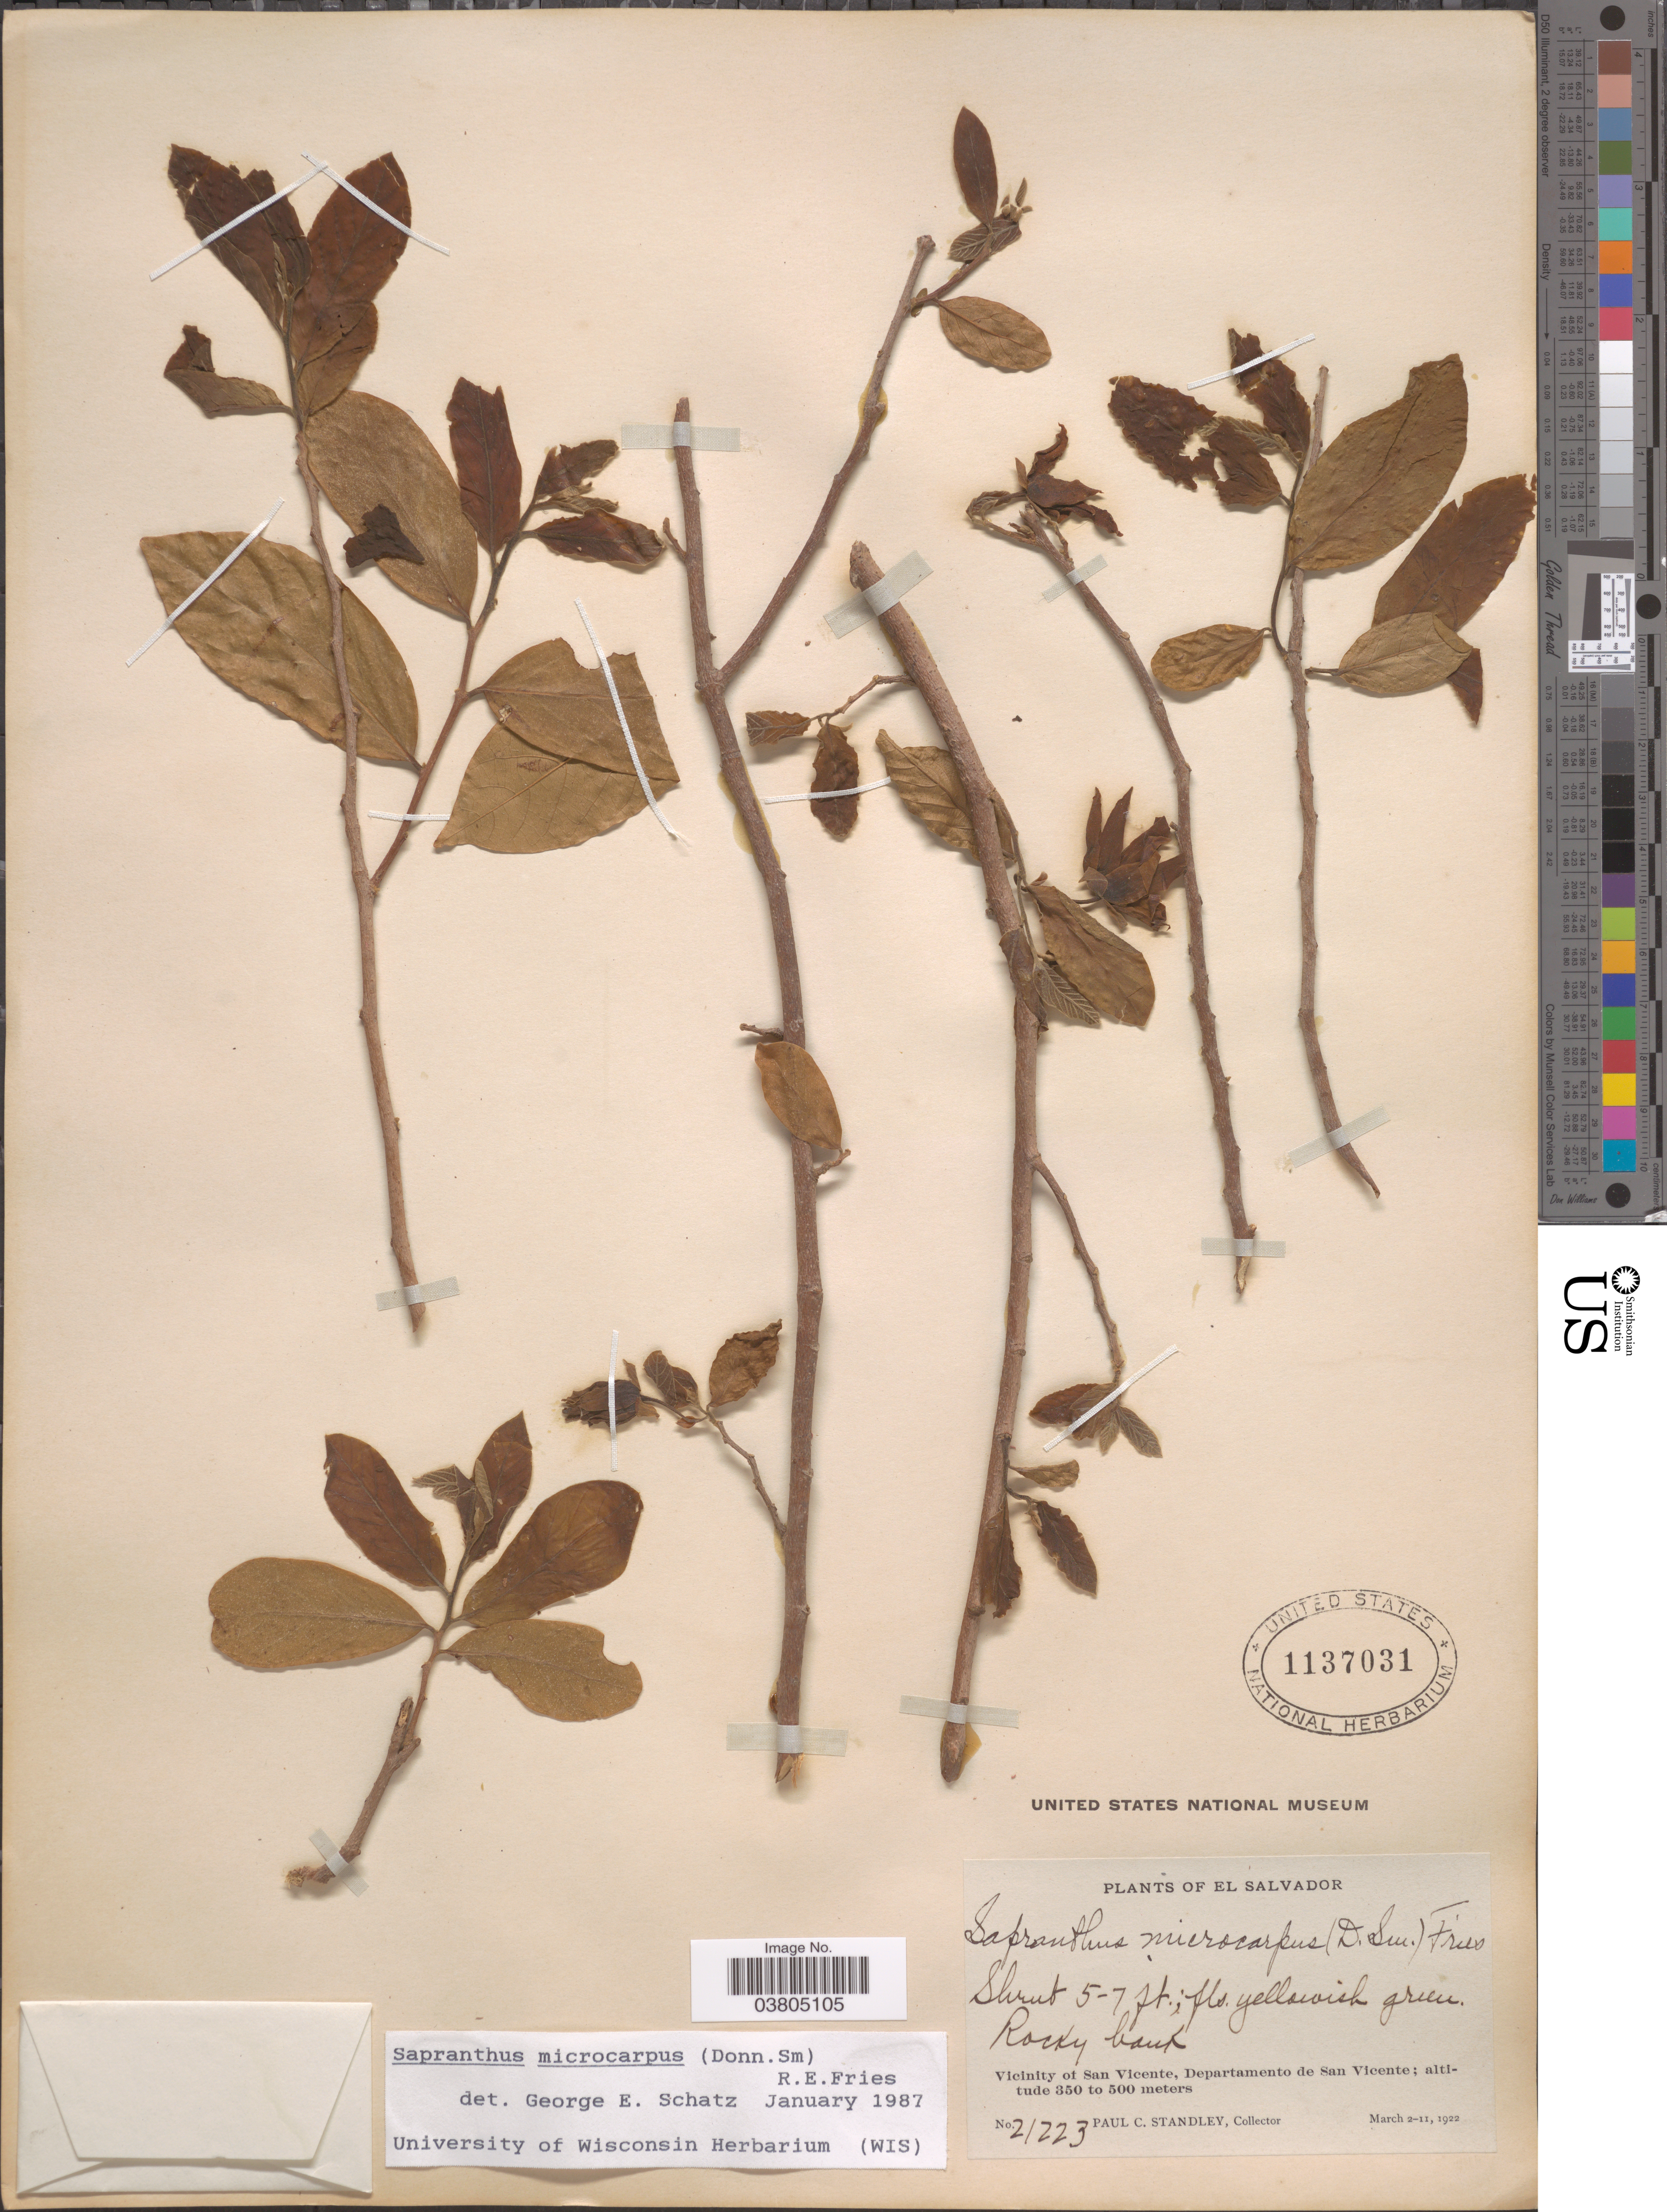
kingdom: Plantae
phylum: Tracheophyta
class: Magnoliopsida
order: Magnoliales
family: Annonaceae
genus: Sapranthus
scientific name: Sapranthus microcarpus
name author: (Donn. Sm.) R.E. Fr.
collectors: P. C. Standley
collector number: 21223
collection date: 1922-03-02/1922-03-11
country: El Salvador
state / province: San Vincente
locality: Vicinity of San Vicente, Departamento de San Vicente.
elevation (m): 350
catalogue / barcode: US 1137031